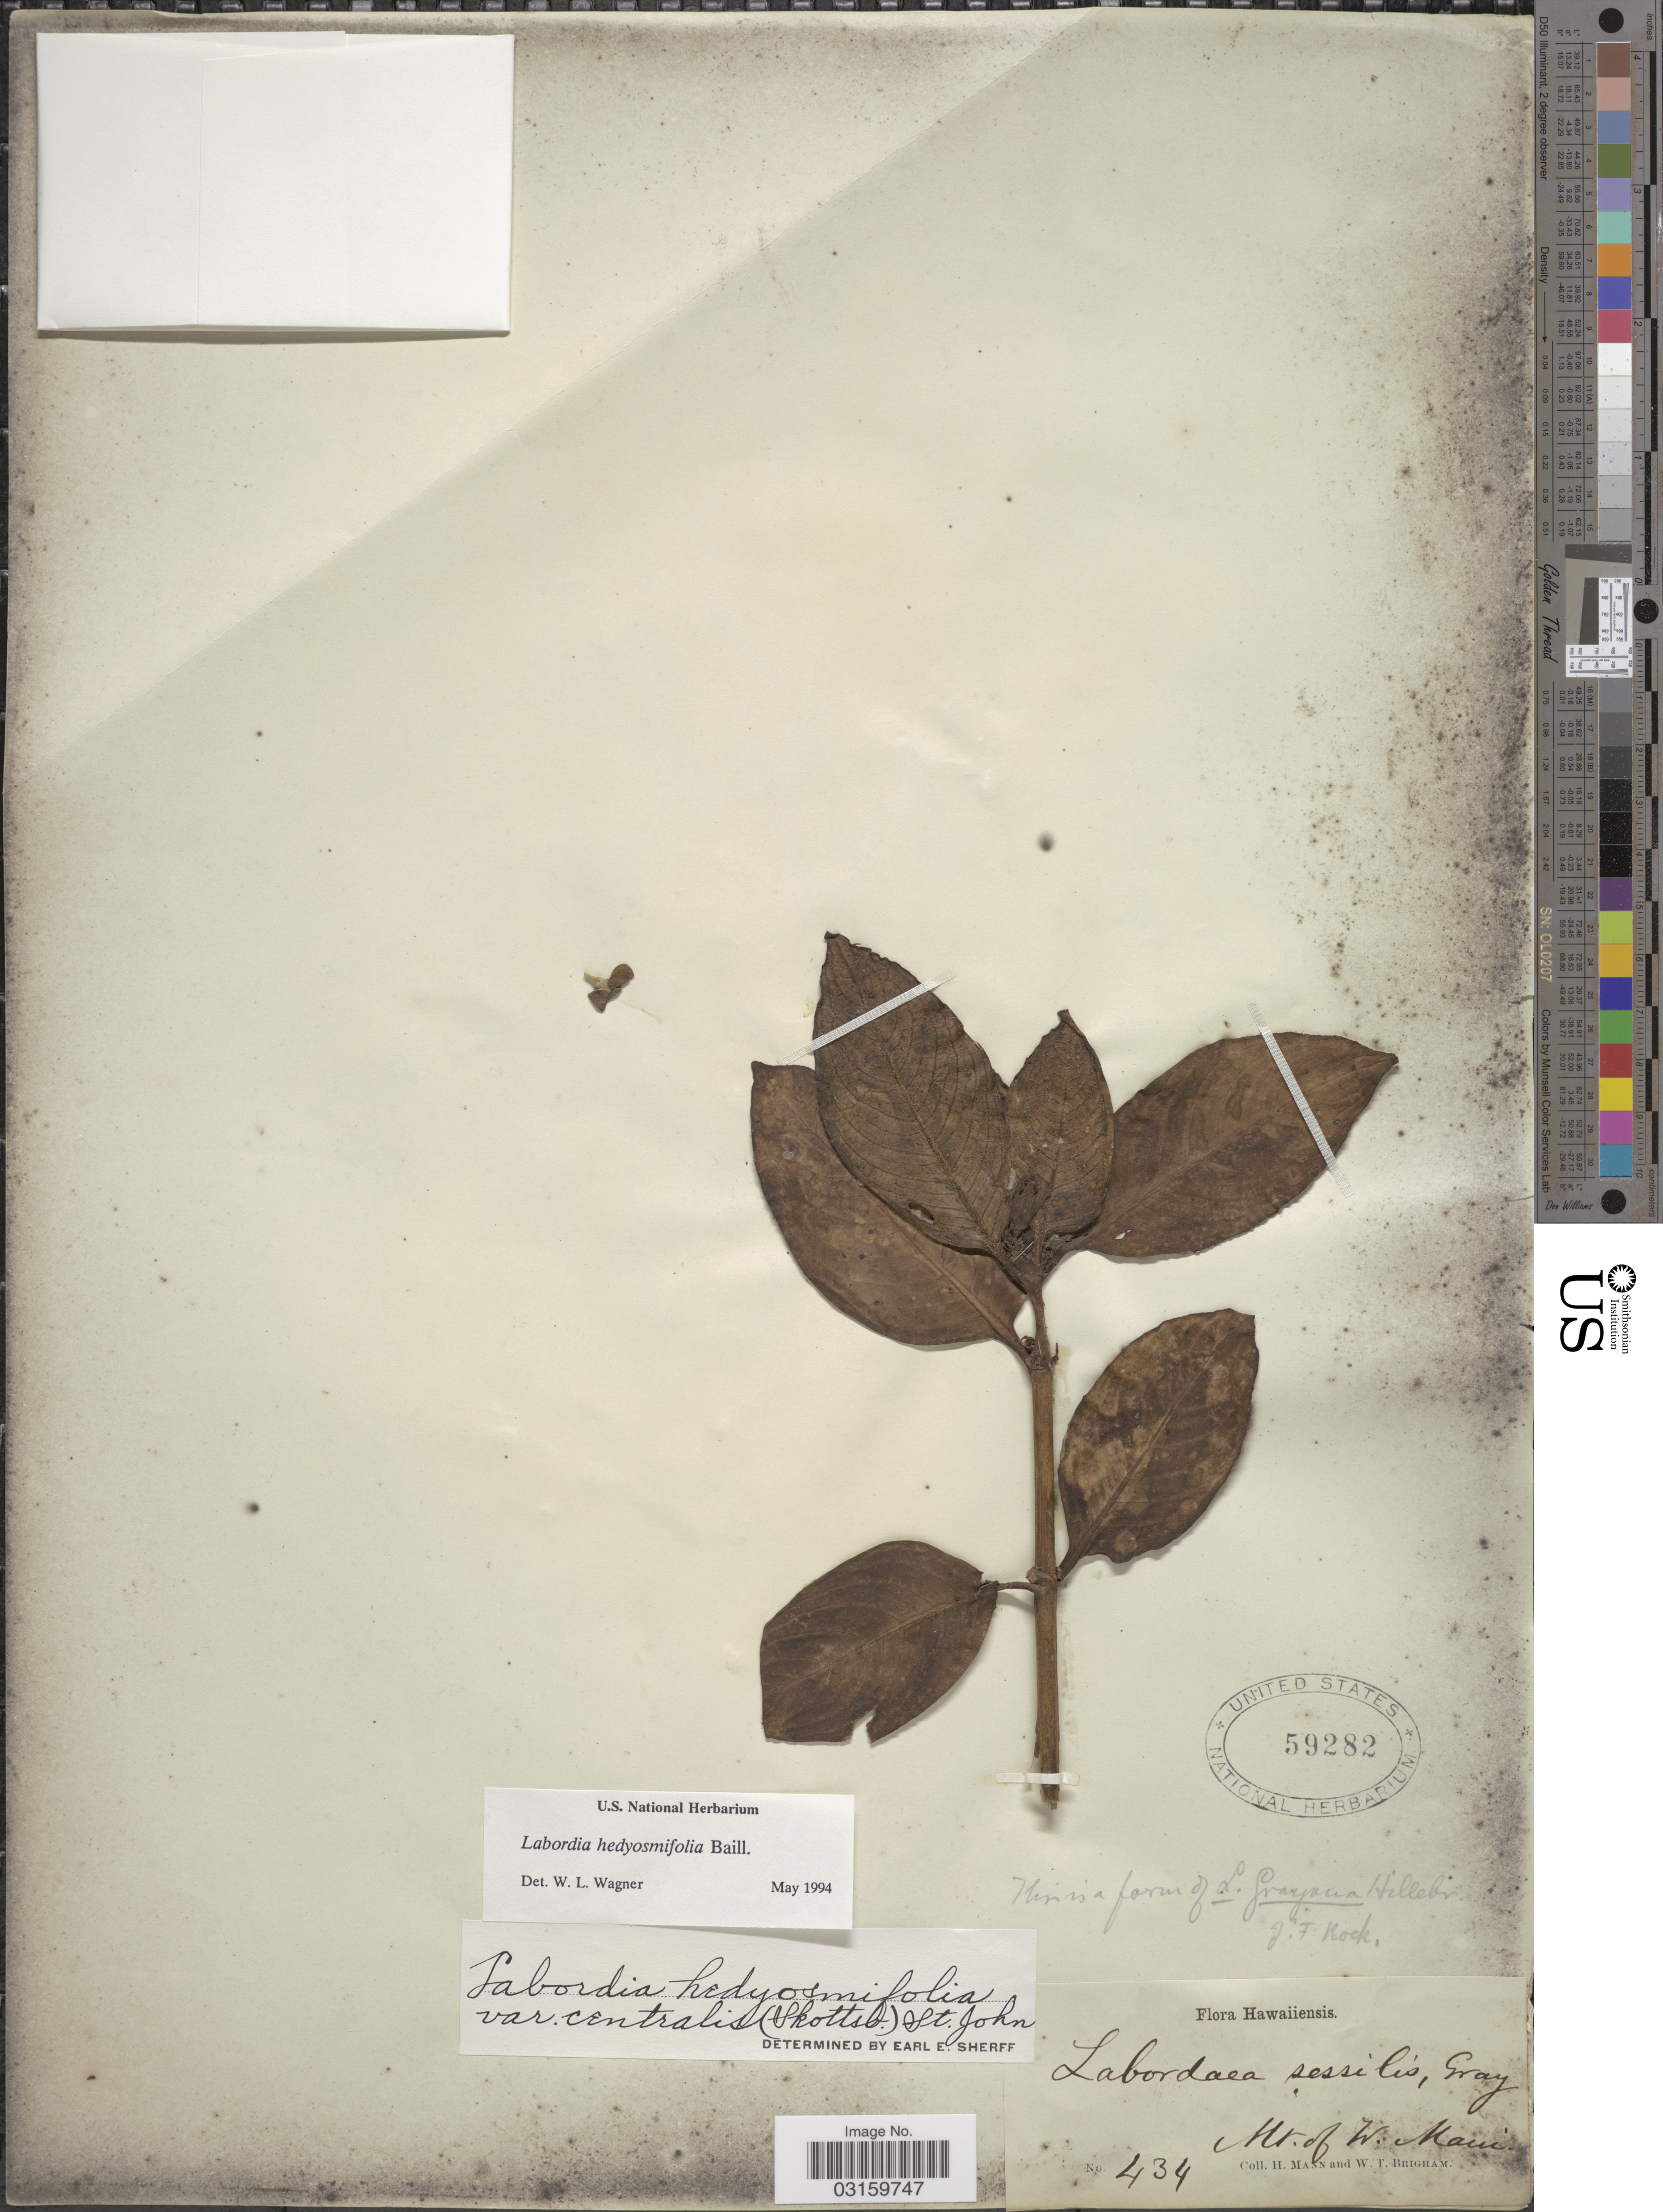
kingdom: Plantae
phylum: Tracheophyta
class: Magnoliopsida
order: Gentianales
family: Loganiaceae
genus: Geniostoma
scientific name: Geniostoma hedyosmifolium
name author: (Baill.) Byng & Christenh.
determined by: Wagner, W. L., (BOT), Smithsonian Institution - National Museum of Natural History (UNITED STATES)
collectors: H. Mann & W. T. Brigham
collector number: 434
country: United States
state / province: Hawaii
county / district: Maui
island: Maui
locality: Hawaiiensis, Mt. of W. Maui.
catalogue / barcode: US 59282